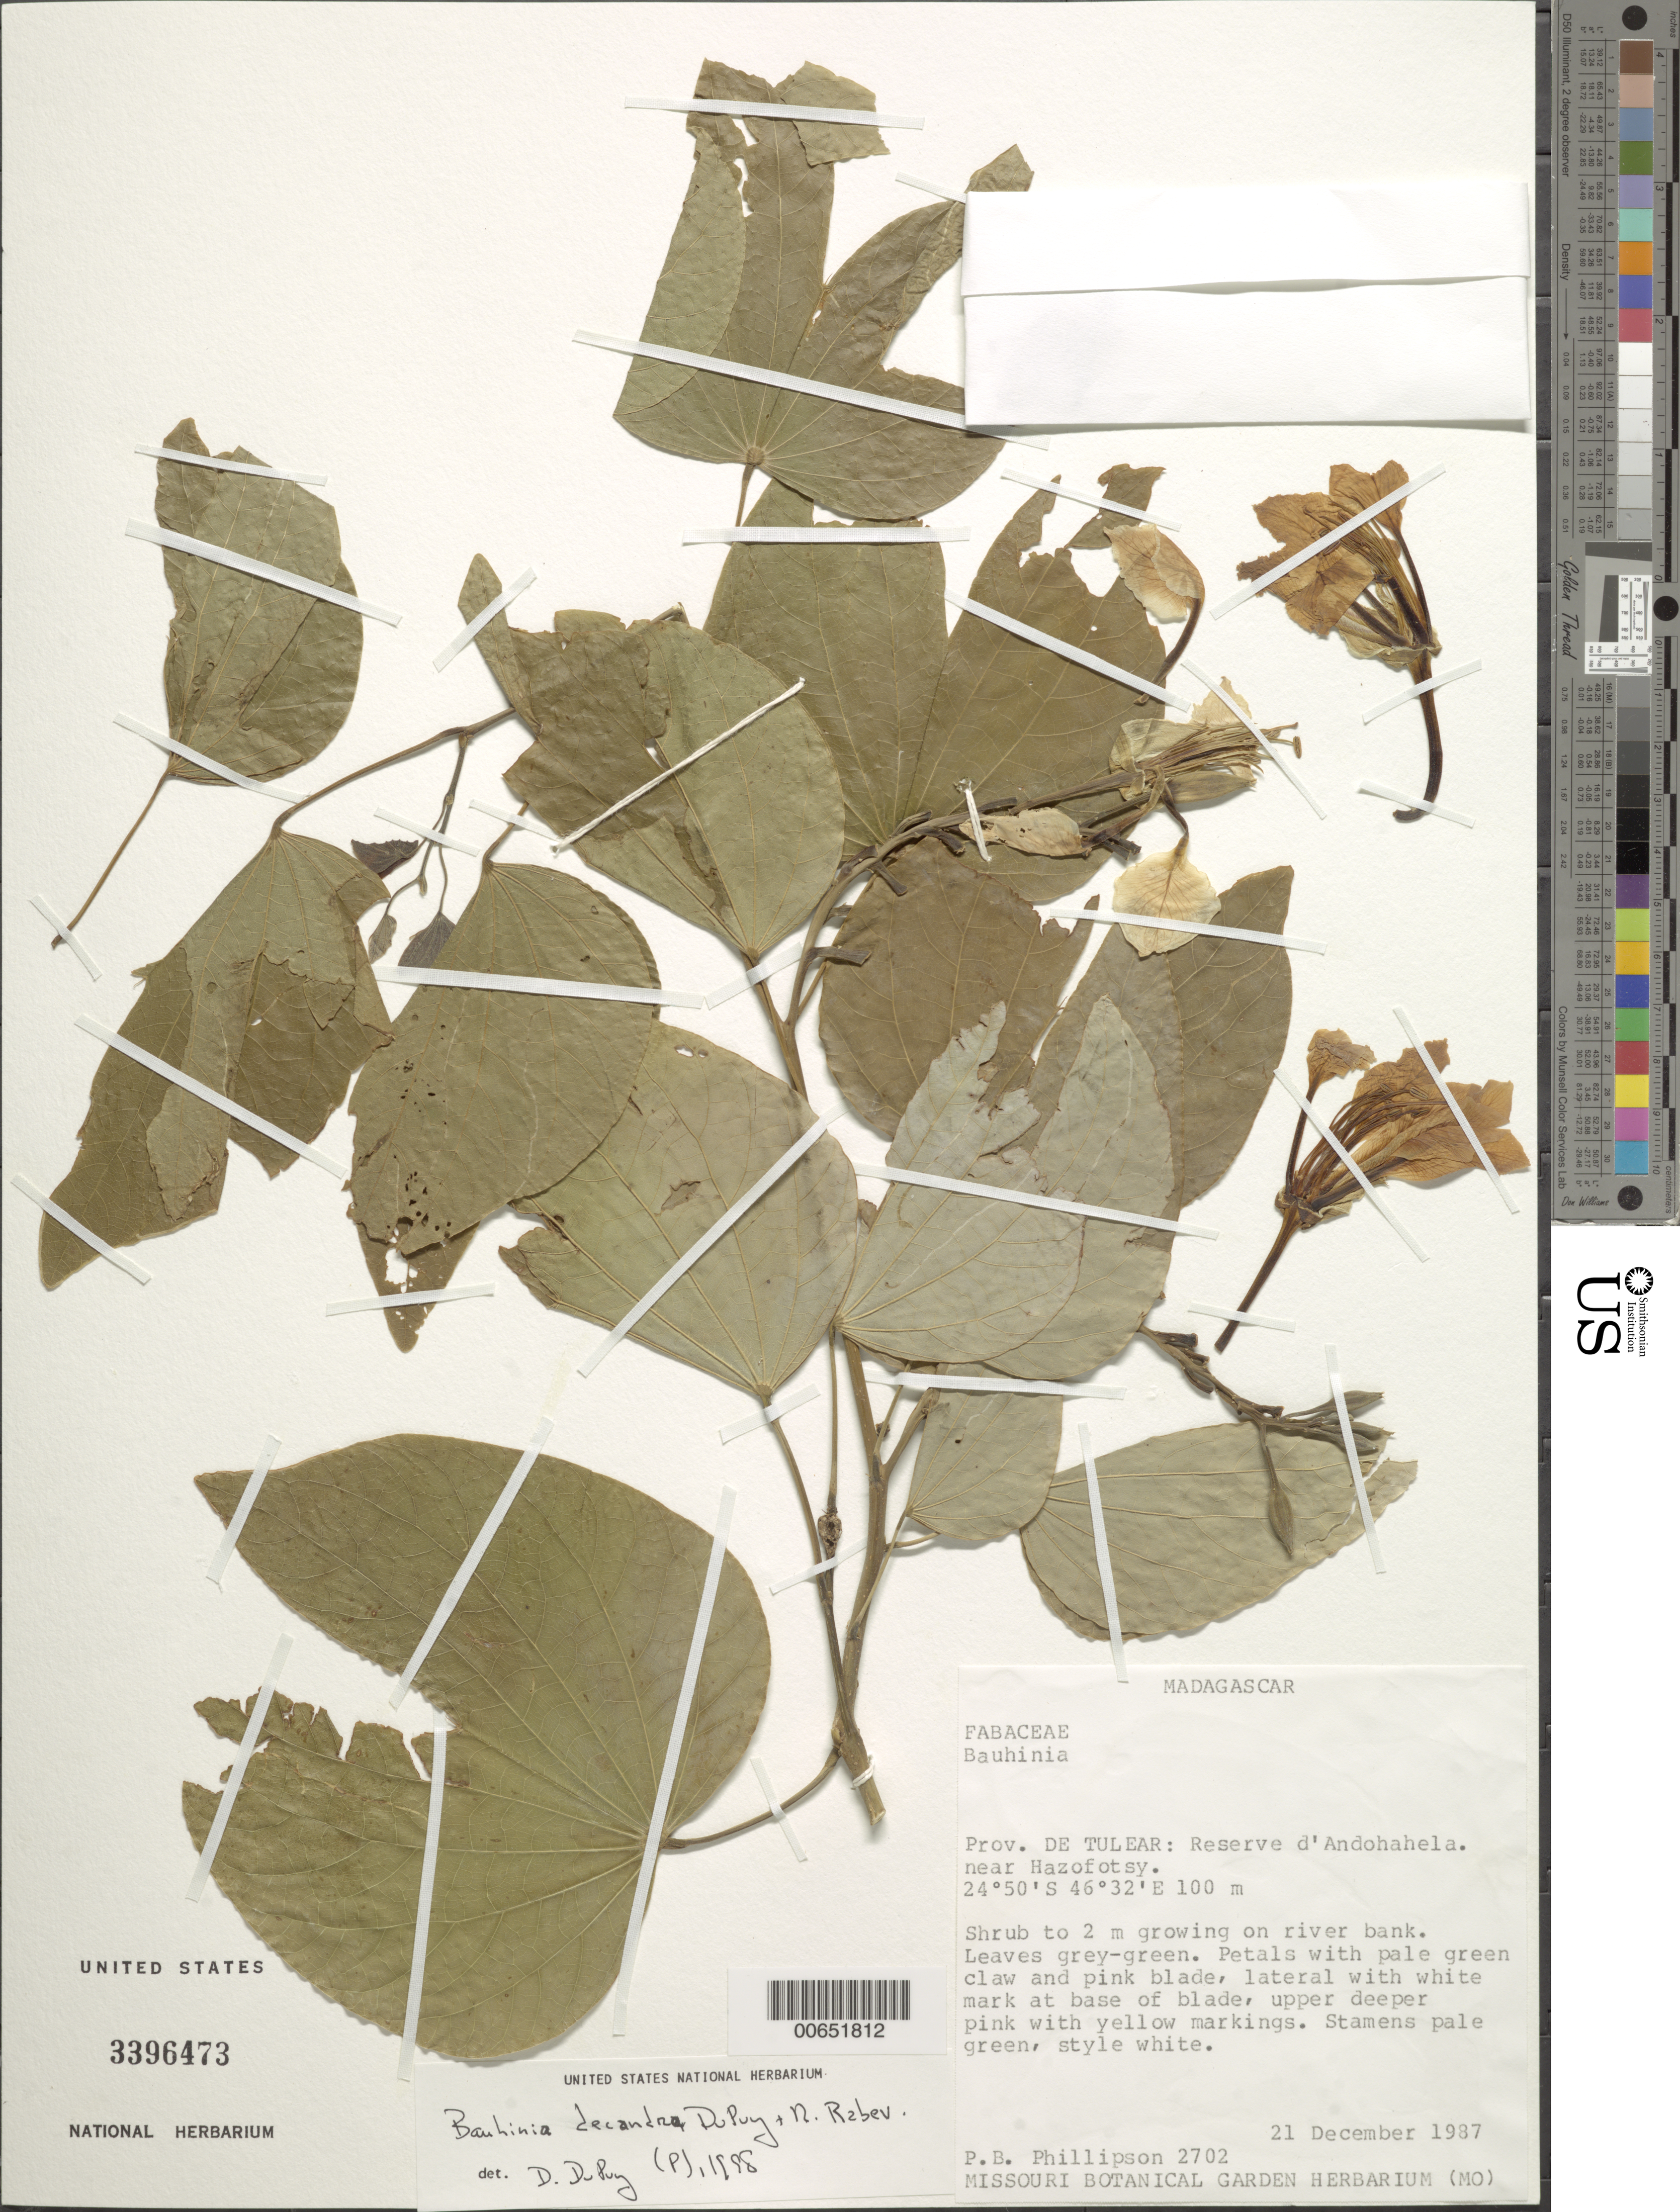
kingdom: Plantae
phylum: Tracheophyta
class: Magnoliopsida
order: Fabales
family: Fabaceae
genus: Bauhinia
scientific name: Bauhinia decandra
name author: Du Puy & R. Rabev.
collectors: P. B. Phillipson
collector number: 2702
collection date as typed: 21 Dec 1987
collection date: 1987-12-21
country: Madagascar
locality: De tulear, reserve d'andohahela near hazofotsy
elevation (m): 100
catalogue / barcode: US 3396473